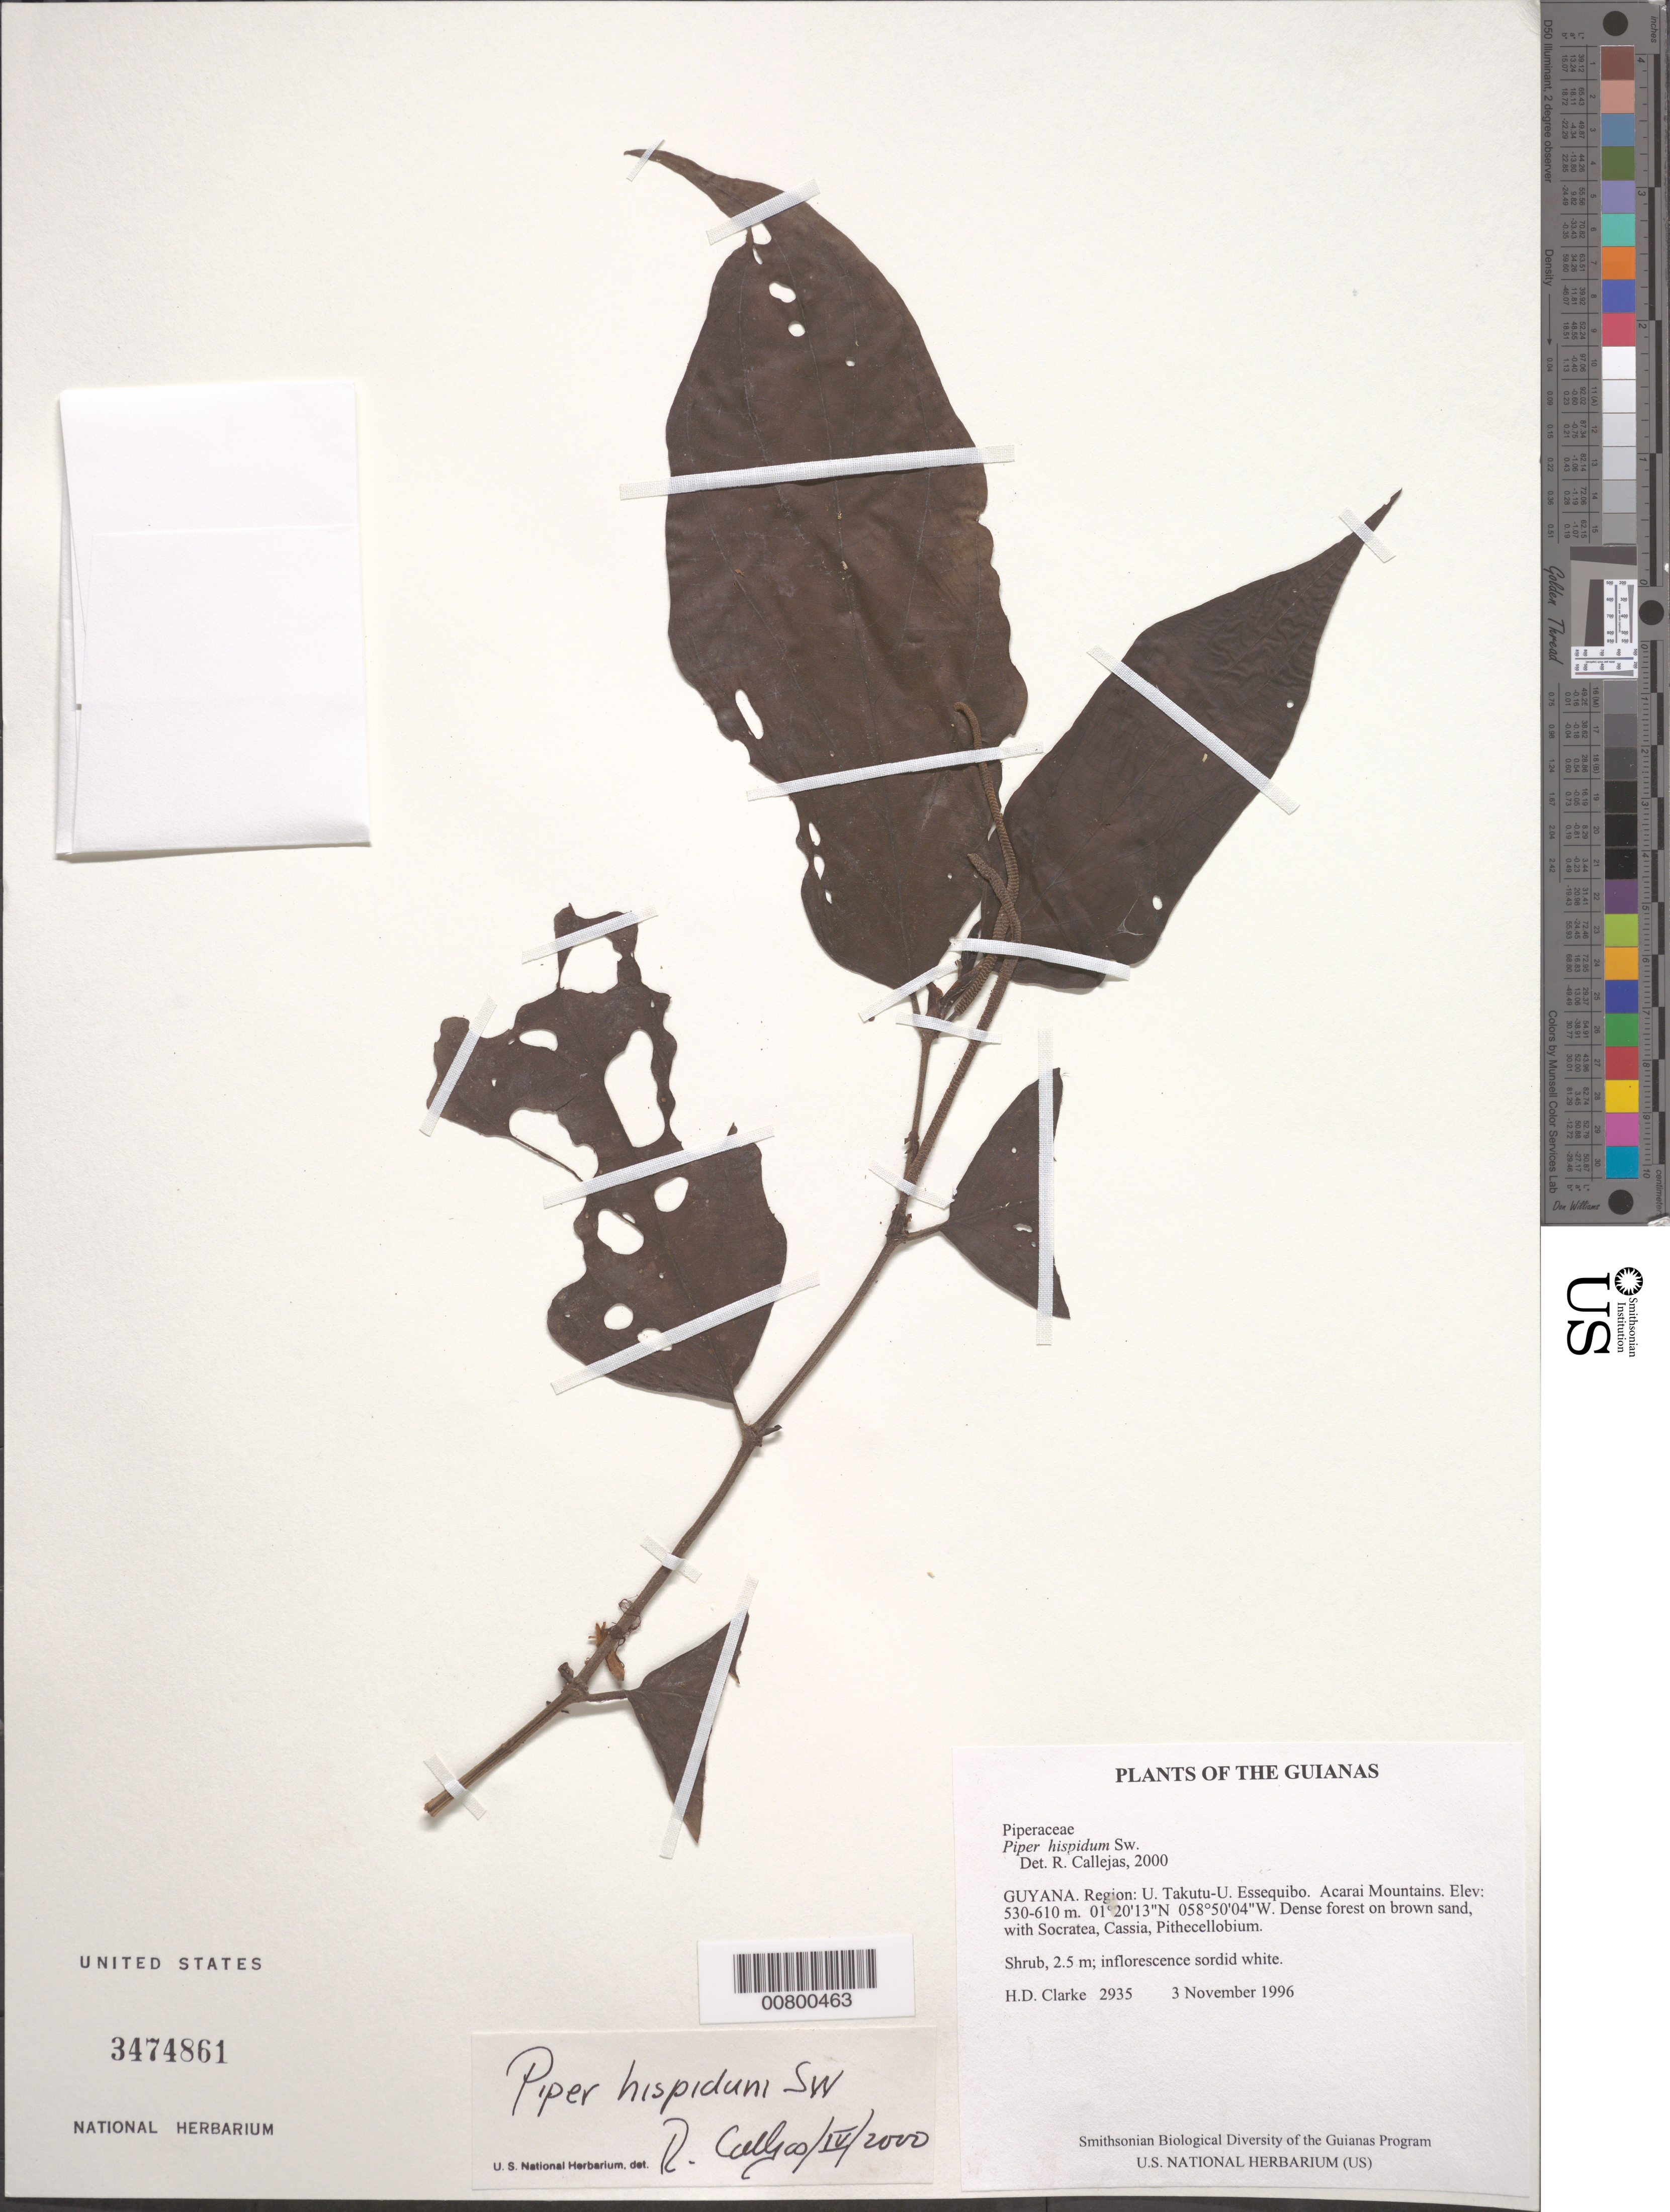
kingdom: Plantae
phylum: Tracheophyta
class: Magnoliopsida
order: Piperales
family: Piperaceae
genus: Piper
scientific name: Piper hispidum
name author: Sw.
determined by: Callejas, Ricardo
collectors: H. D. Clarke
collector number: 2935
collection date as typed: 3 November 1996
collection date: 1996-11-03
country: Guyana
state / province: U. Takutu-U. Essequibo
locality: Acarai Mountains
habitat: Dense forest on brown sand, with Socratea, Cassia, Pithecellobium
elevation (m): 530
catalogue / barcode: US 3474861